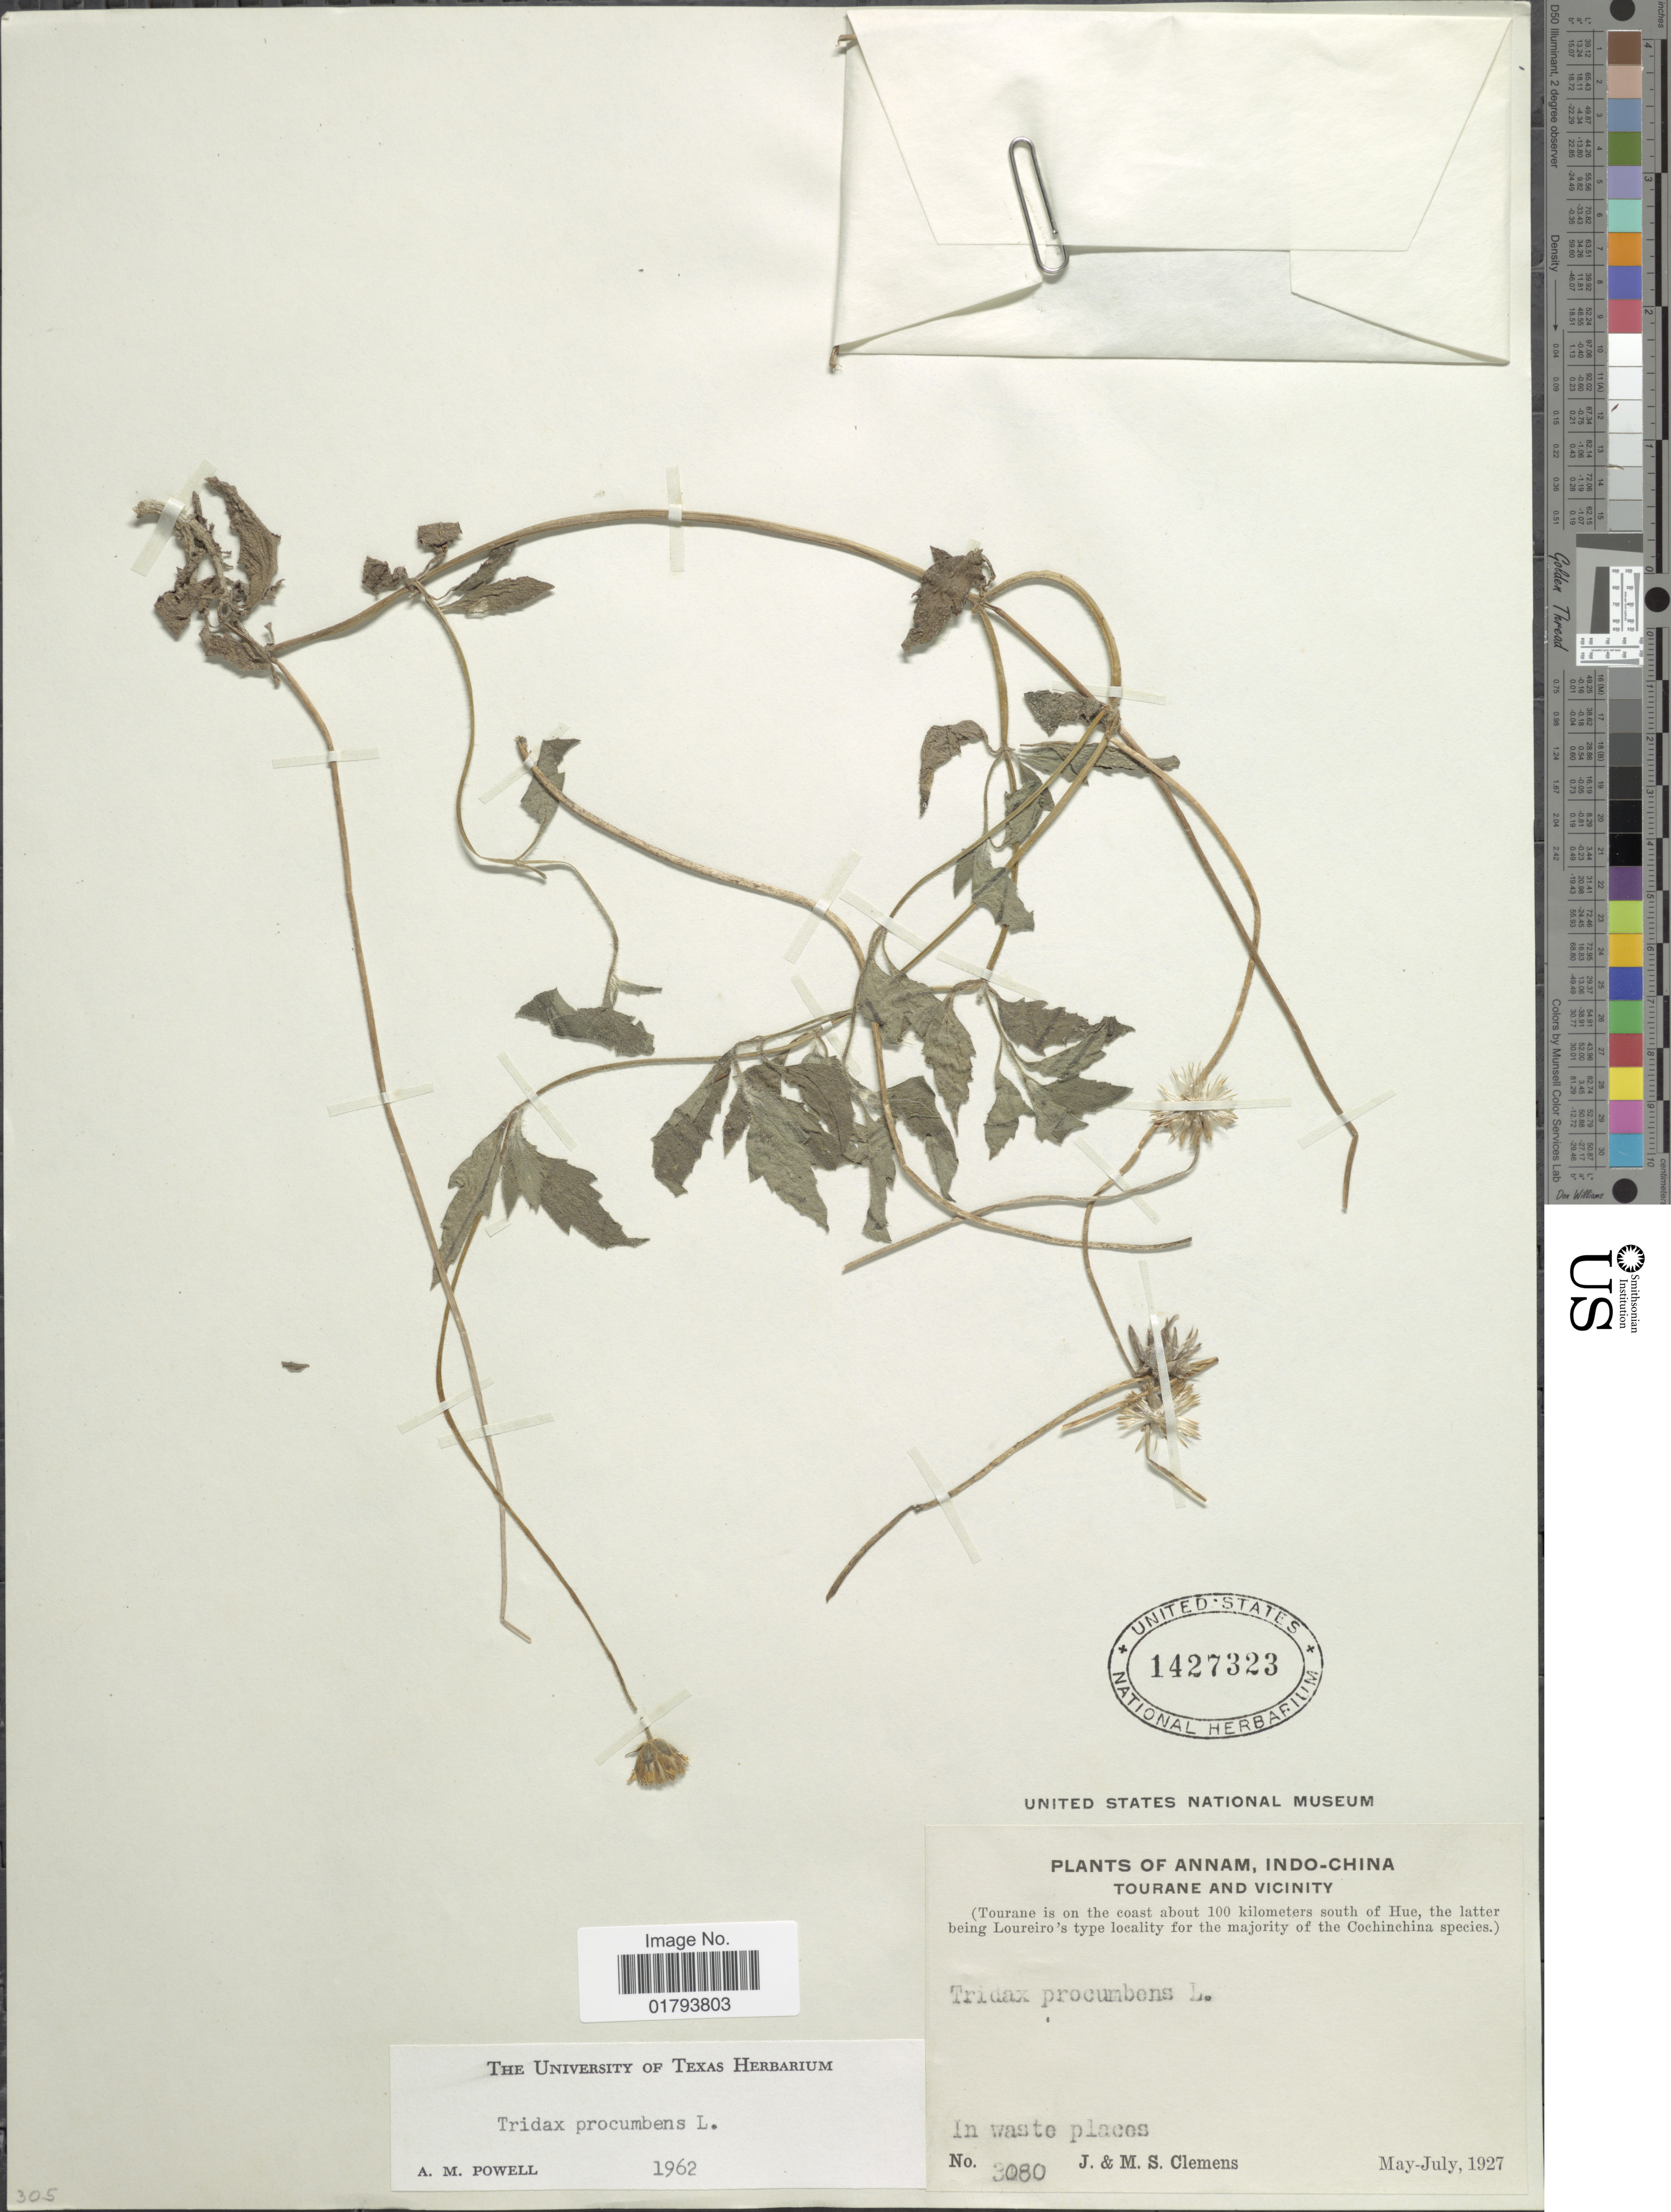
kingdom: Plantae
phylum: Tracheophyta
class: Magnoliopsida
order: Asterales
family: Asteraceae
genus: Tridax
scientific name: Tridax procumbens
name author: L.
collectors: J. Clemens & M. S. Clemens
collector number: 3080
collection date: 1927-05/1927-07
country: Vietnam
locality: Annam, Indo-China, Tourane and Vicinity, (Tourane is on the coast about 100 kilometers south of Hue, the latter being Loureiro's type locality for the majority of the Cochinchina species)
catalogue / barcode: US 1427323